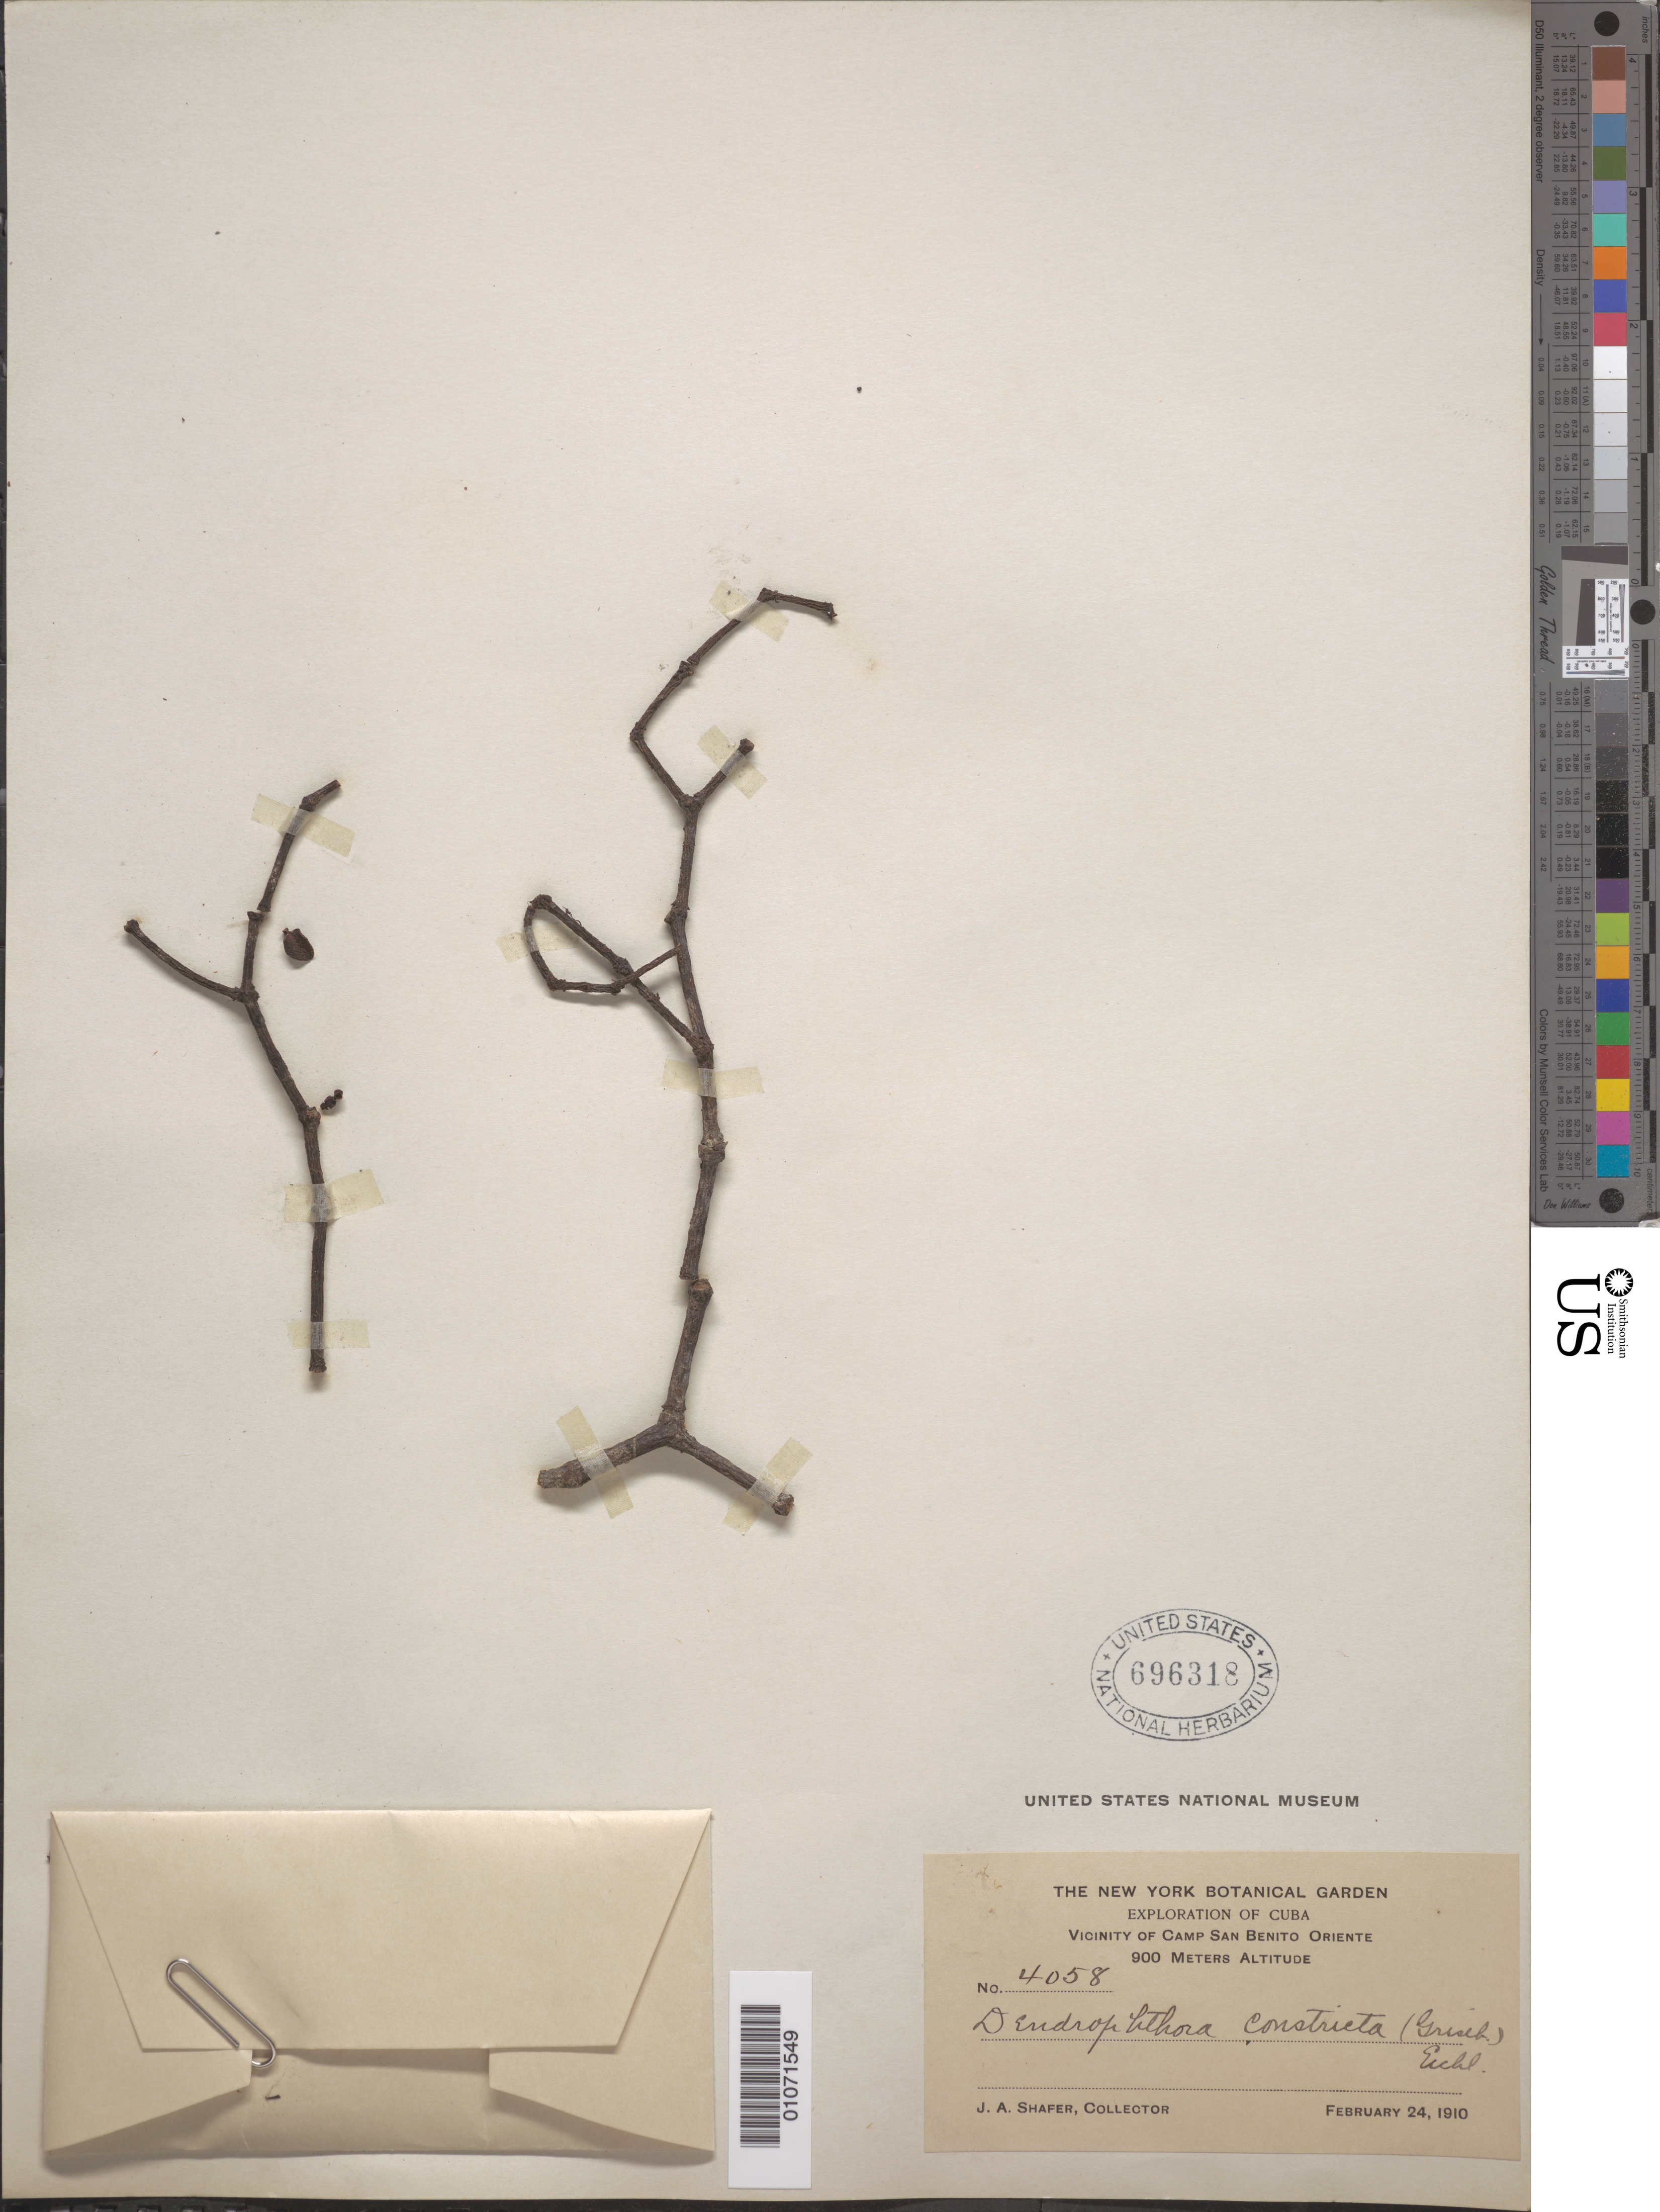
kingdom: Plantae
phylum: Tracheophyta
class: Magnoliopsida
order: Santalales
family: Viscaceae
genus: Dendrophthora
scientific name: Dendrophthora constricta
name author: Eichler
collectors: J. A. Shafer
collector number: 4058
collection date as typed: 24 Jan 1910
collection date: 1910-01-24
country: Cuba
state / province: Oriente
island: Cuba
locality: Vicinity of Camp San Benito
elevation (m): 900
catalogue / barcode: US 696318